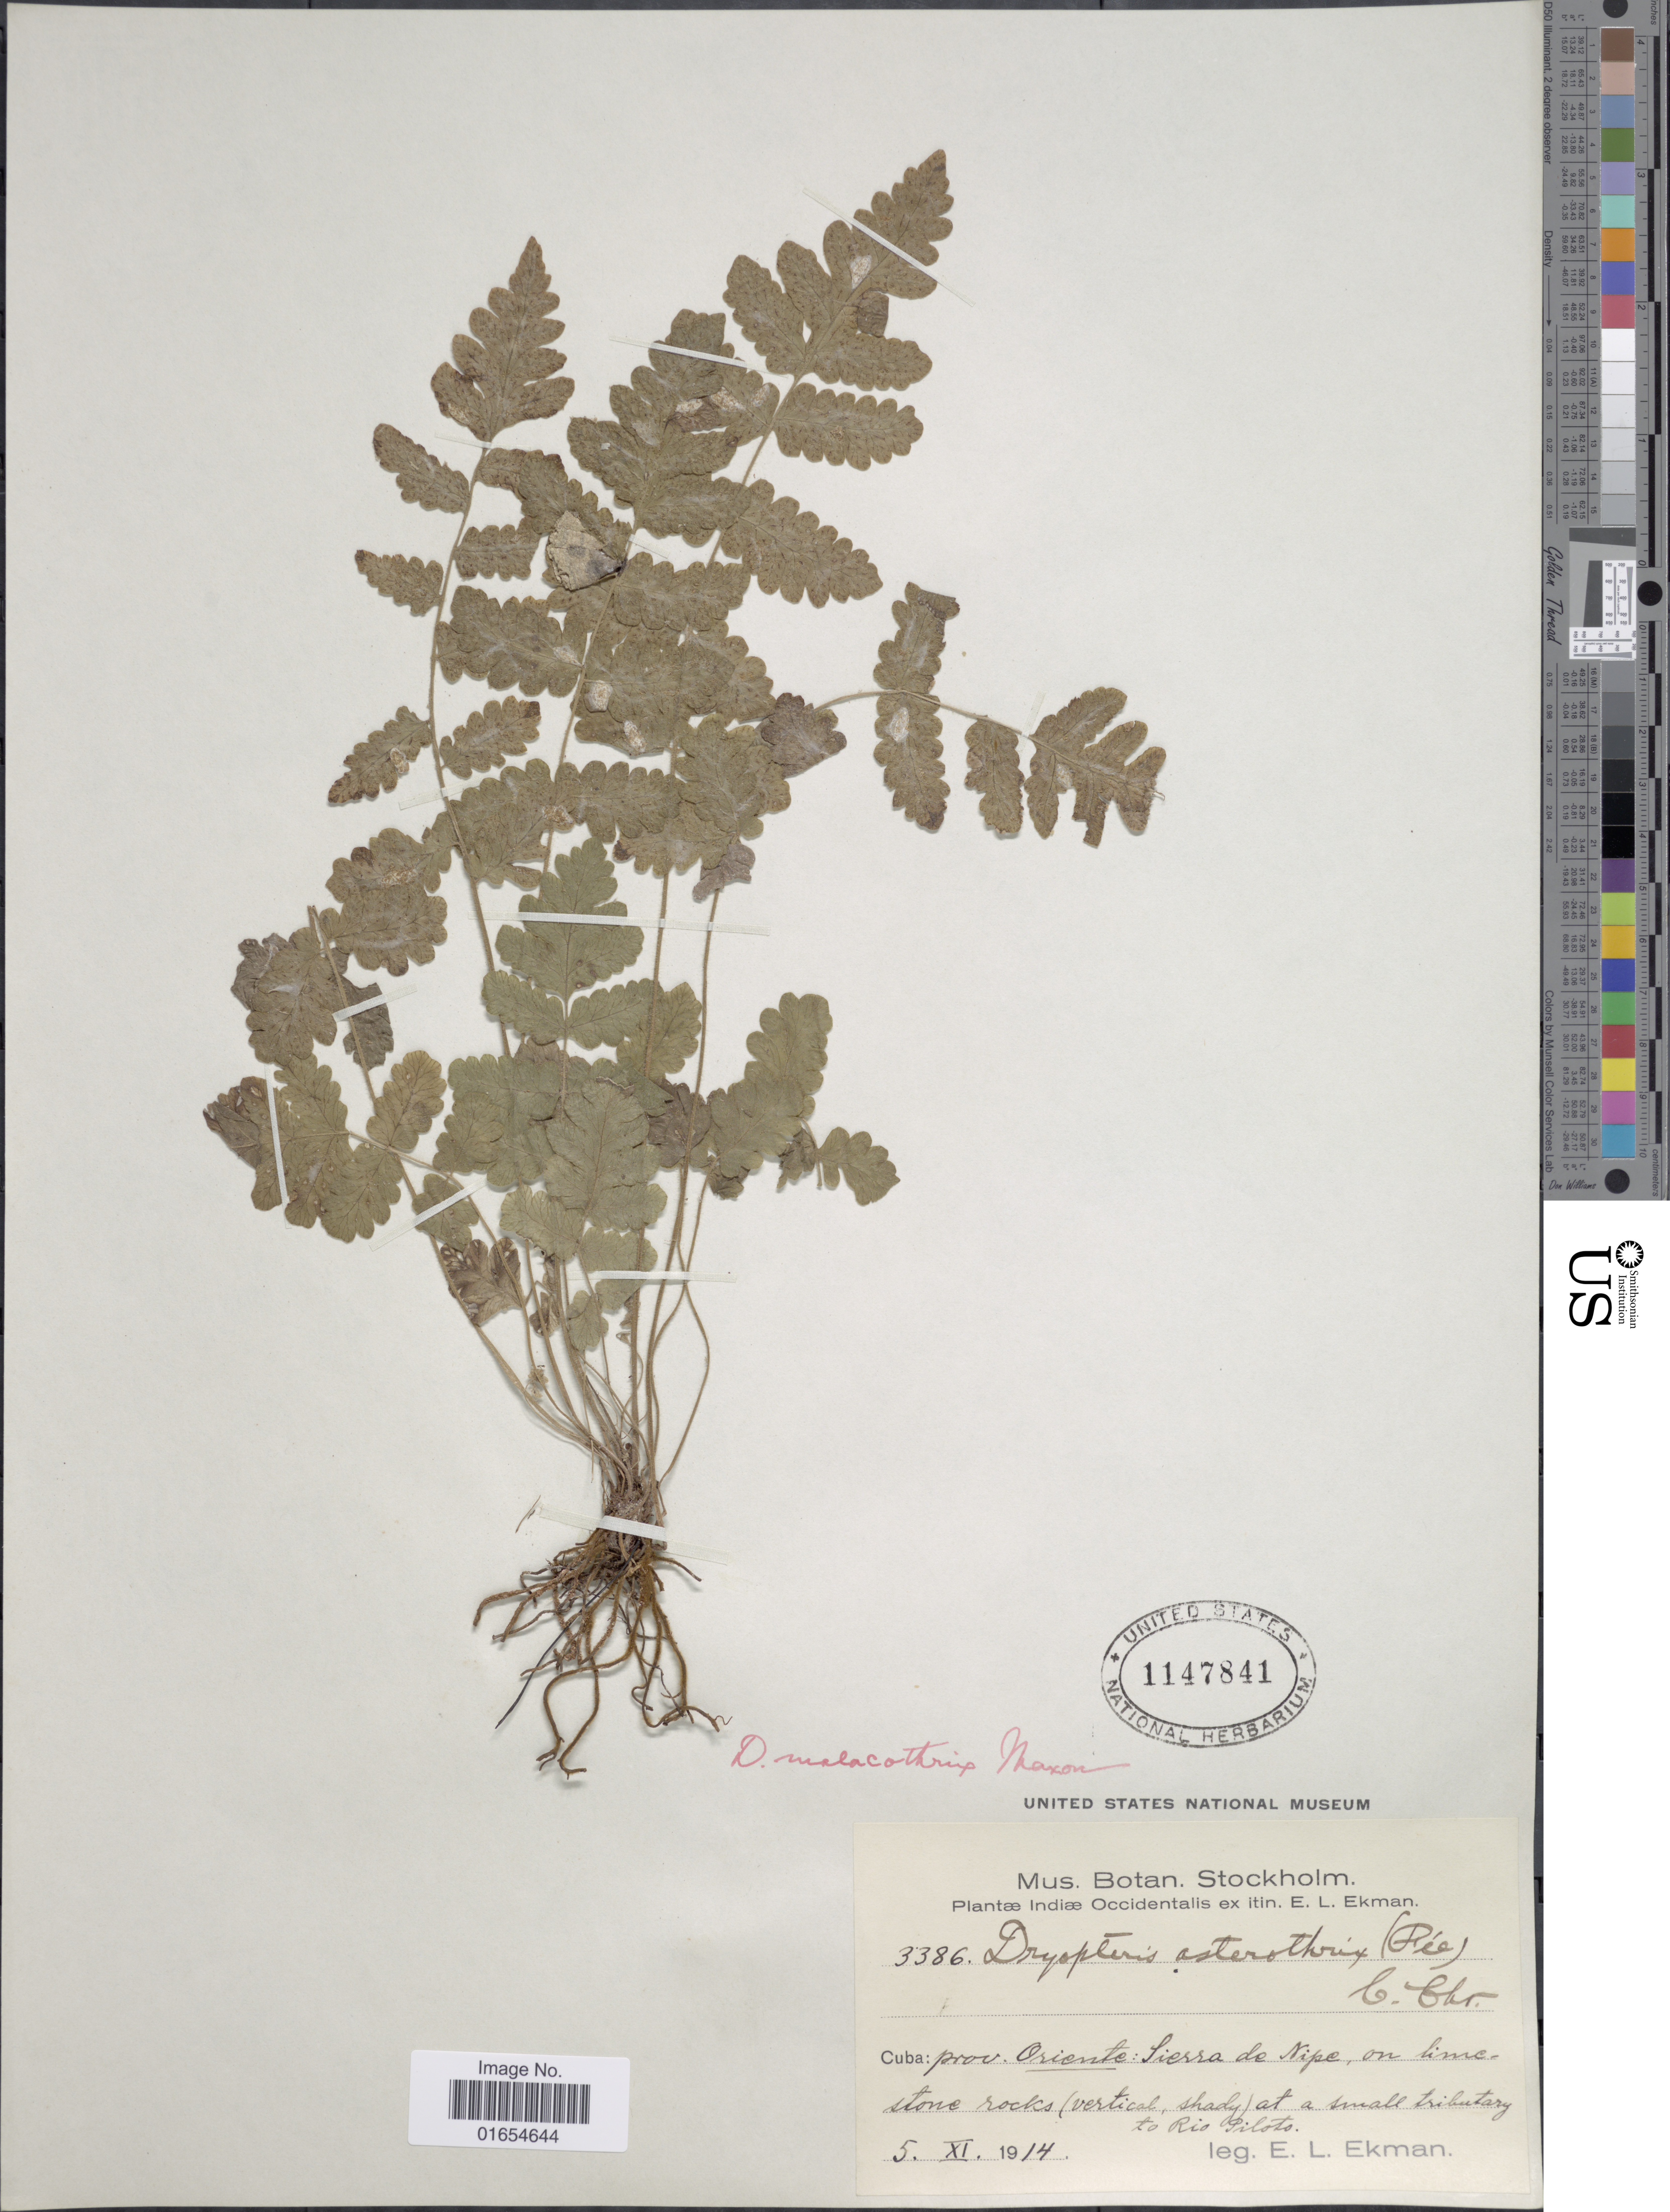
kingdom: Plantae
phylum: Tracheophyta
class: Polypodiopsida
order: Polypodiales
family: Thelypteridaceae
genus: Goniopteris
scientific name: Goniopteris pellita (Willd.) comb. nov., ined 2015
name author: (Willd.)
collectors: E. L. Ekman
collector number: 3386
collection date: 1914-11-05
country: Cuba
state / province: Oriente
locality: Sierra de Nipe, on limestone rocks (vertical shady) at a small tributary to Rio Pilots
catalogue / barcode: US 1147841